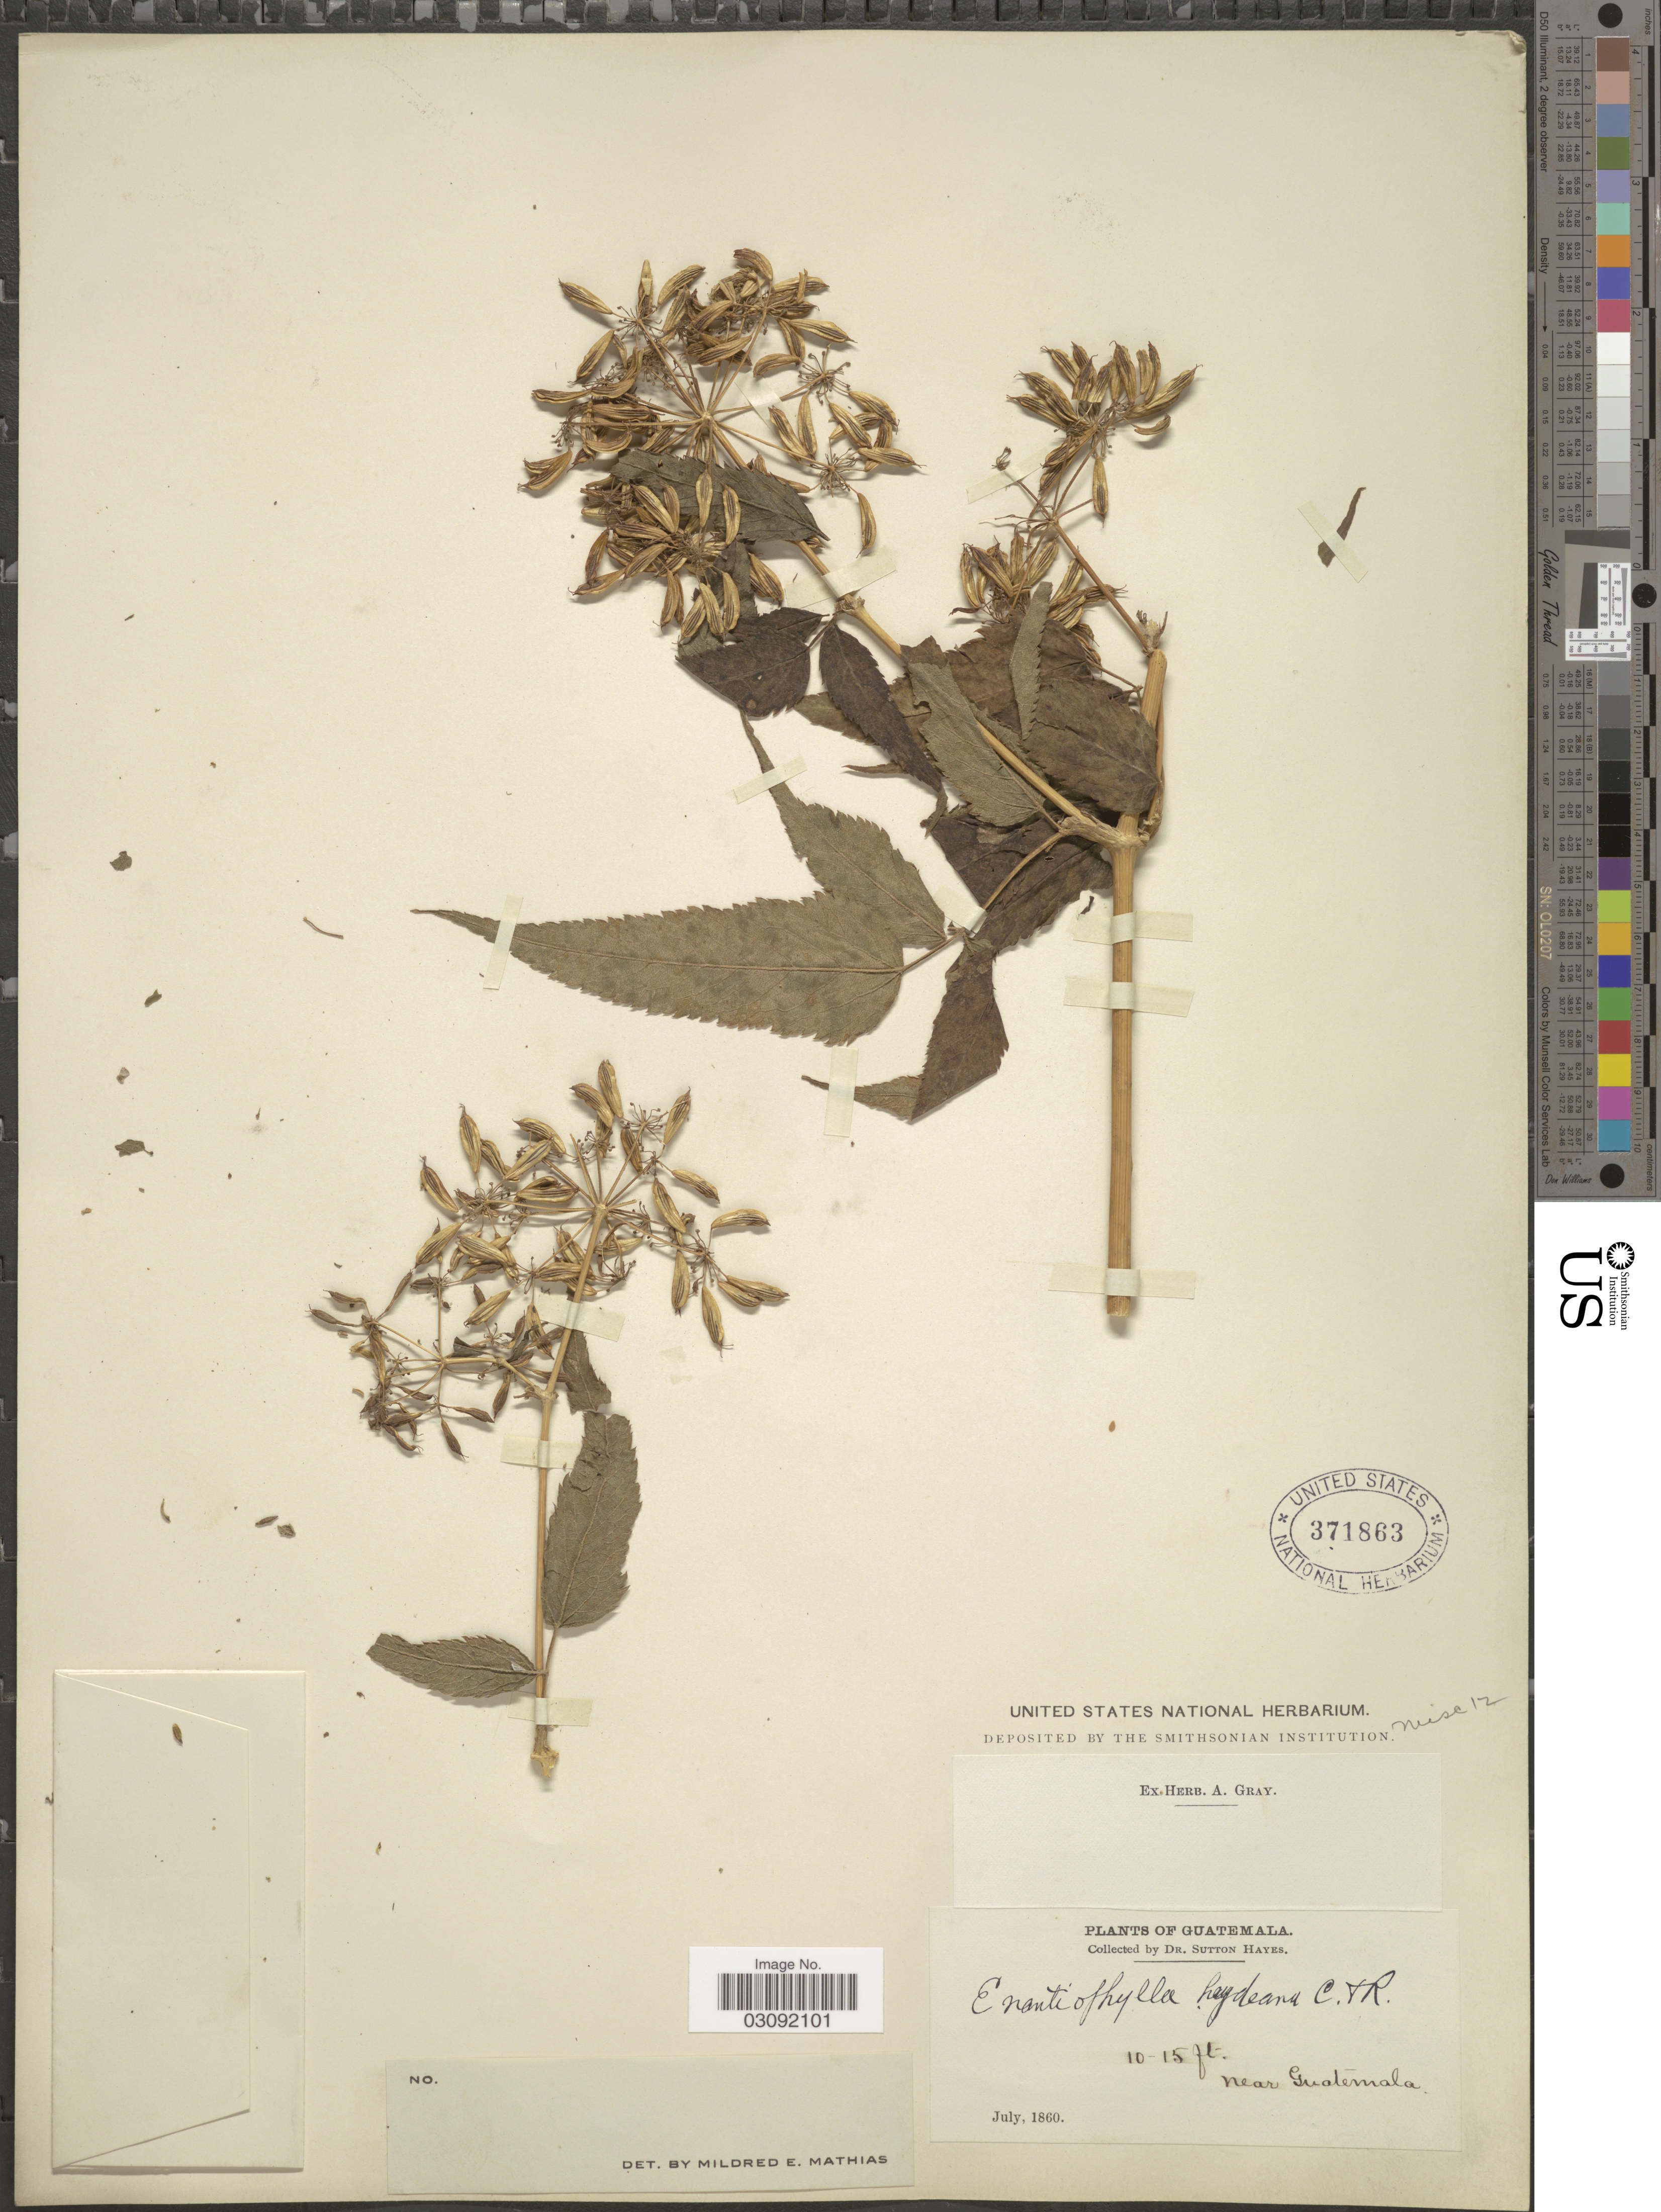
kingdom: Plantae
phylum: Tracheophyta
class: Magnoliopsida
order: Apiales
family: Apiaceae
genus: Enantiophylla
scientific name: Enantiophylla heydeana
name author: J.M. Coult. & Rose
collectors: S. Hayes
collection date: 1860-07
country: Guatemala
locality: Near Guatemala.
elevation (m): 3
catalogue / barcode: US 371863